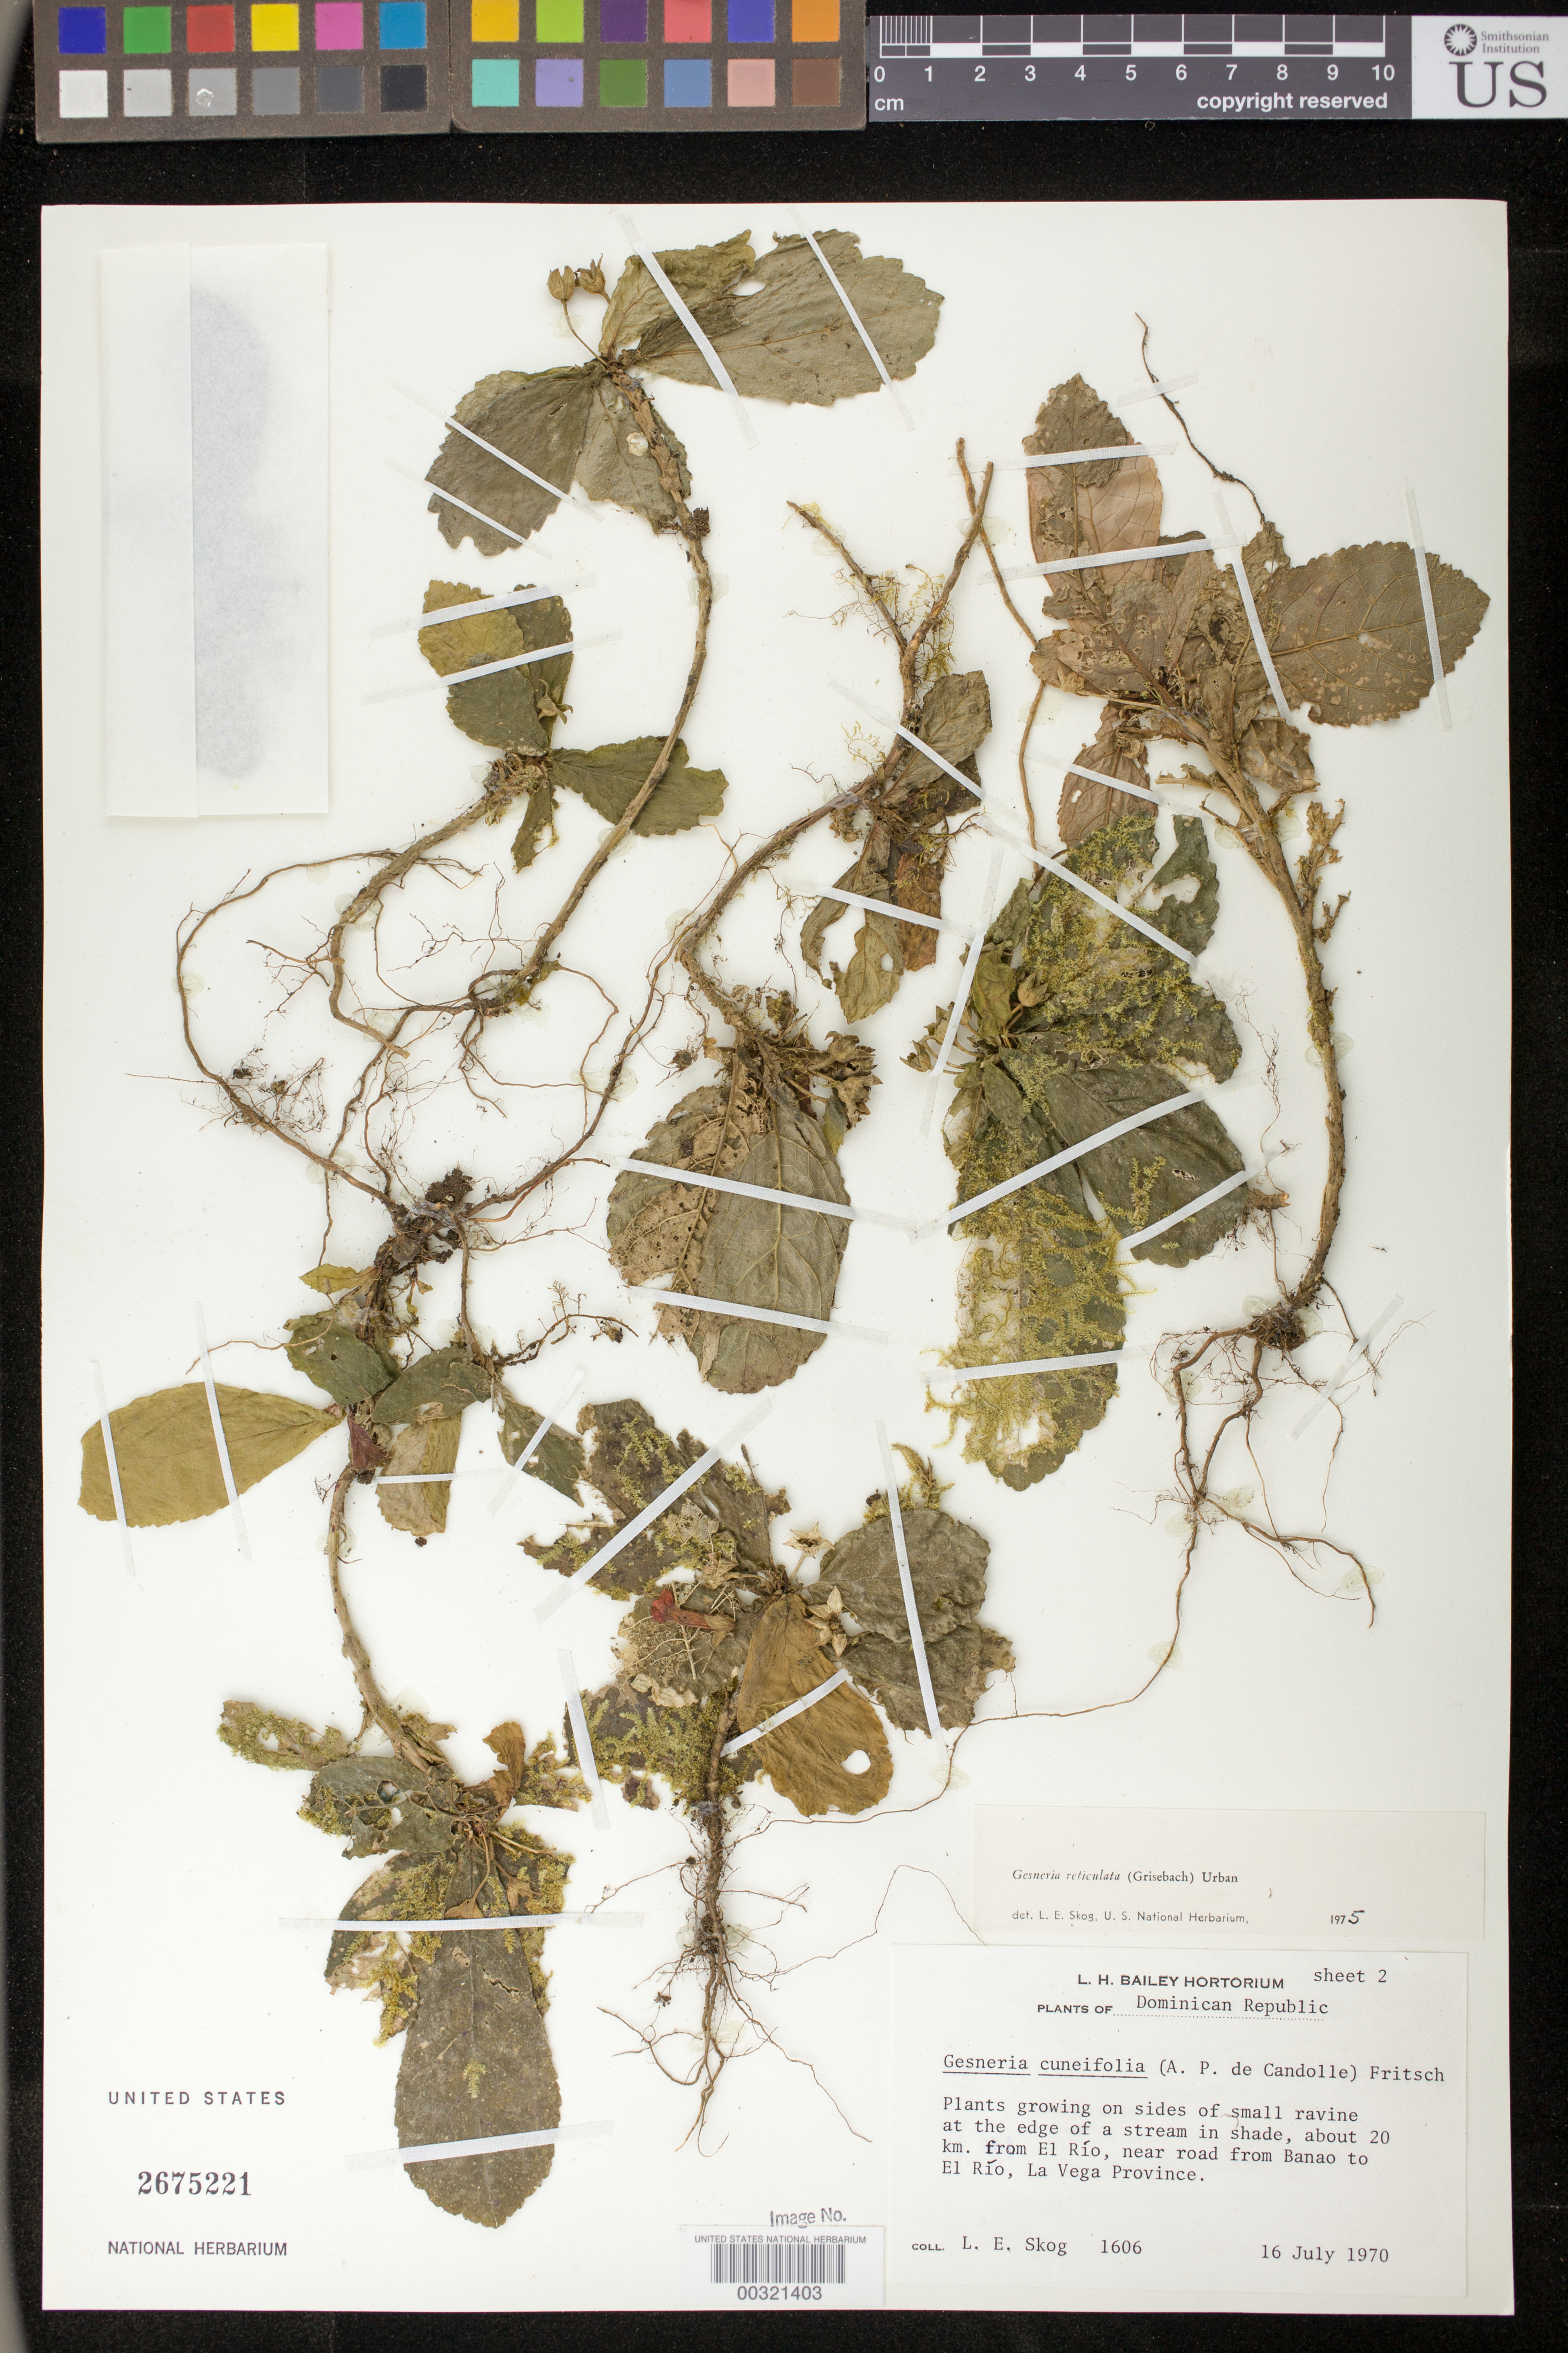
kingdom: Plantae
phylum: Tracheophyta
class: Magnoliopsida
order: Lamiales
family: Gesneriaceae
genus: Gesneria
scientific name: Gesneria reticulata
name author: (Griseb.) Urb.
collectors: L. E. Skog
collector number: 1606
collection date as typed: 16 Jul 1970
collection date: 1970-07-16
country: Dominican Republic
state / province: La Vega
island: Hispaniola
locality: About 20 km from El Rio, near road from Banao to El Rio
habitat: On sides of small ravine at the edge of a stream in shade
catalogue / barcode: US 2675221